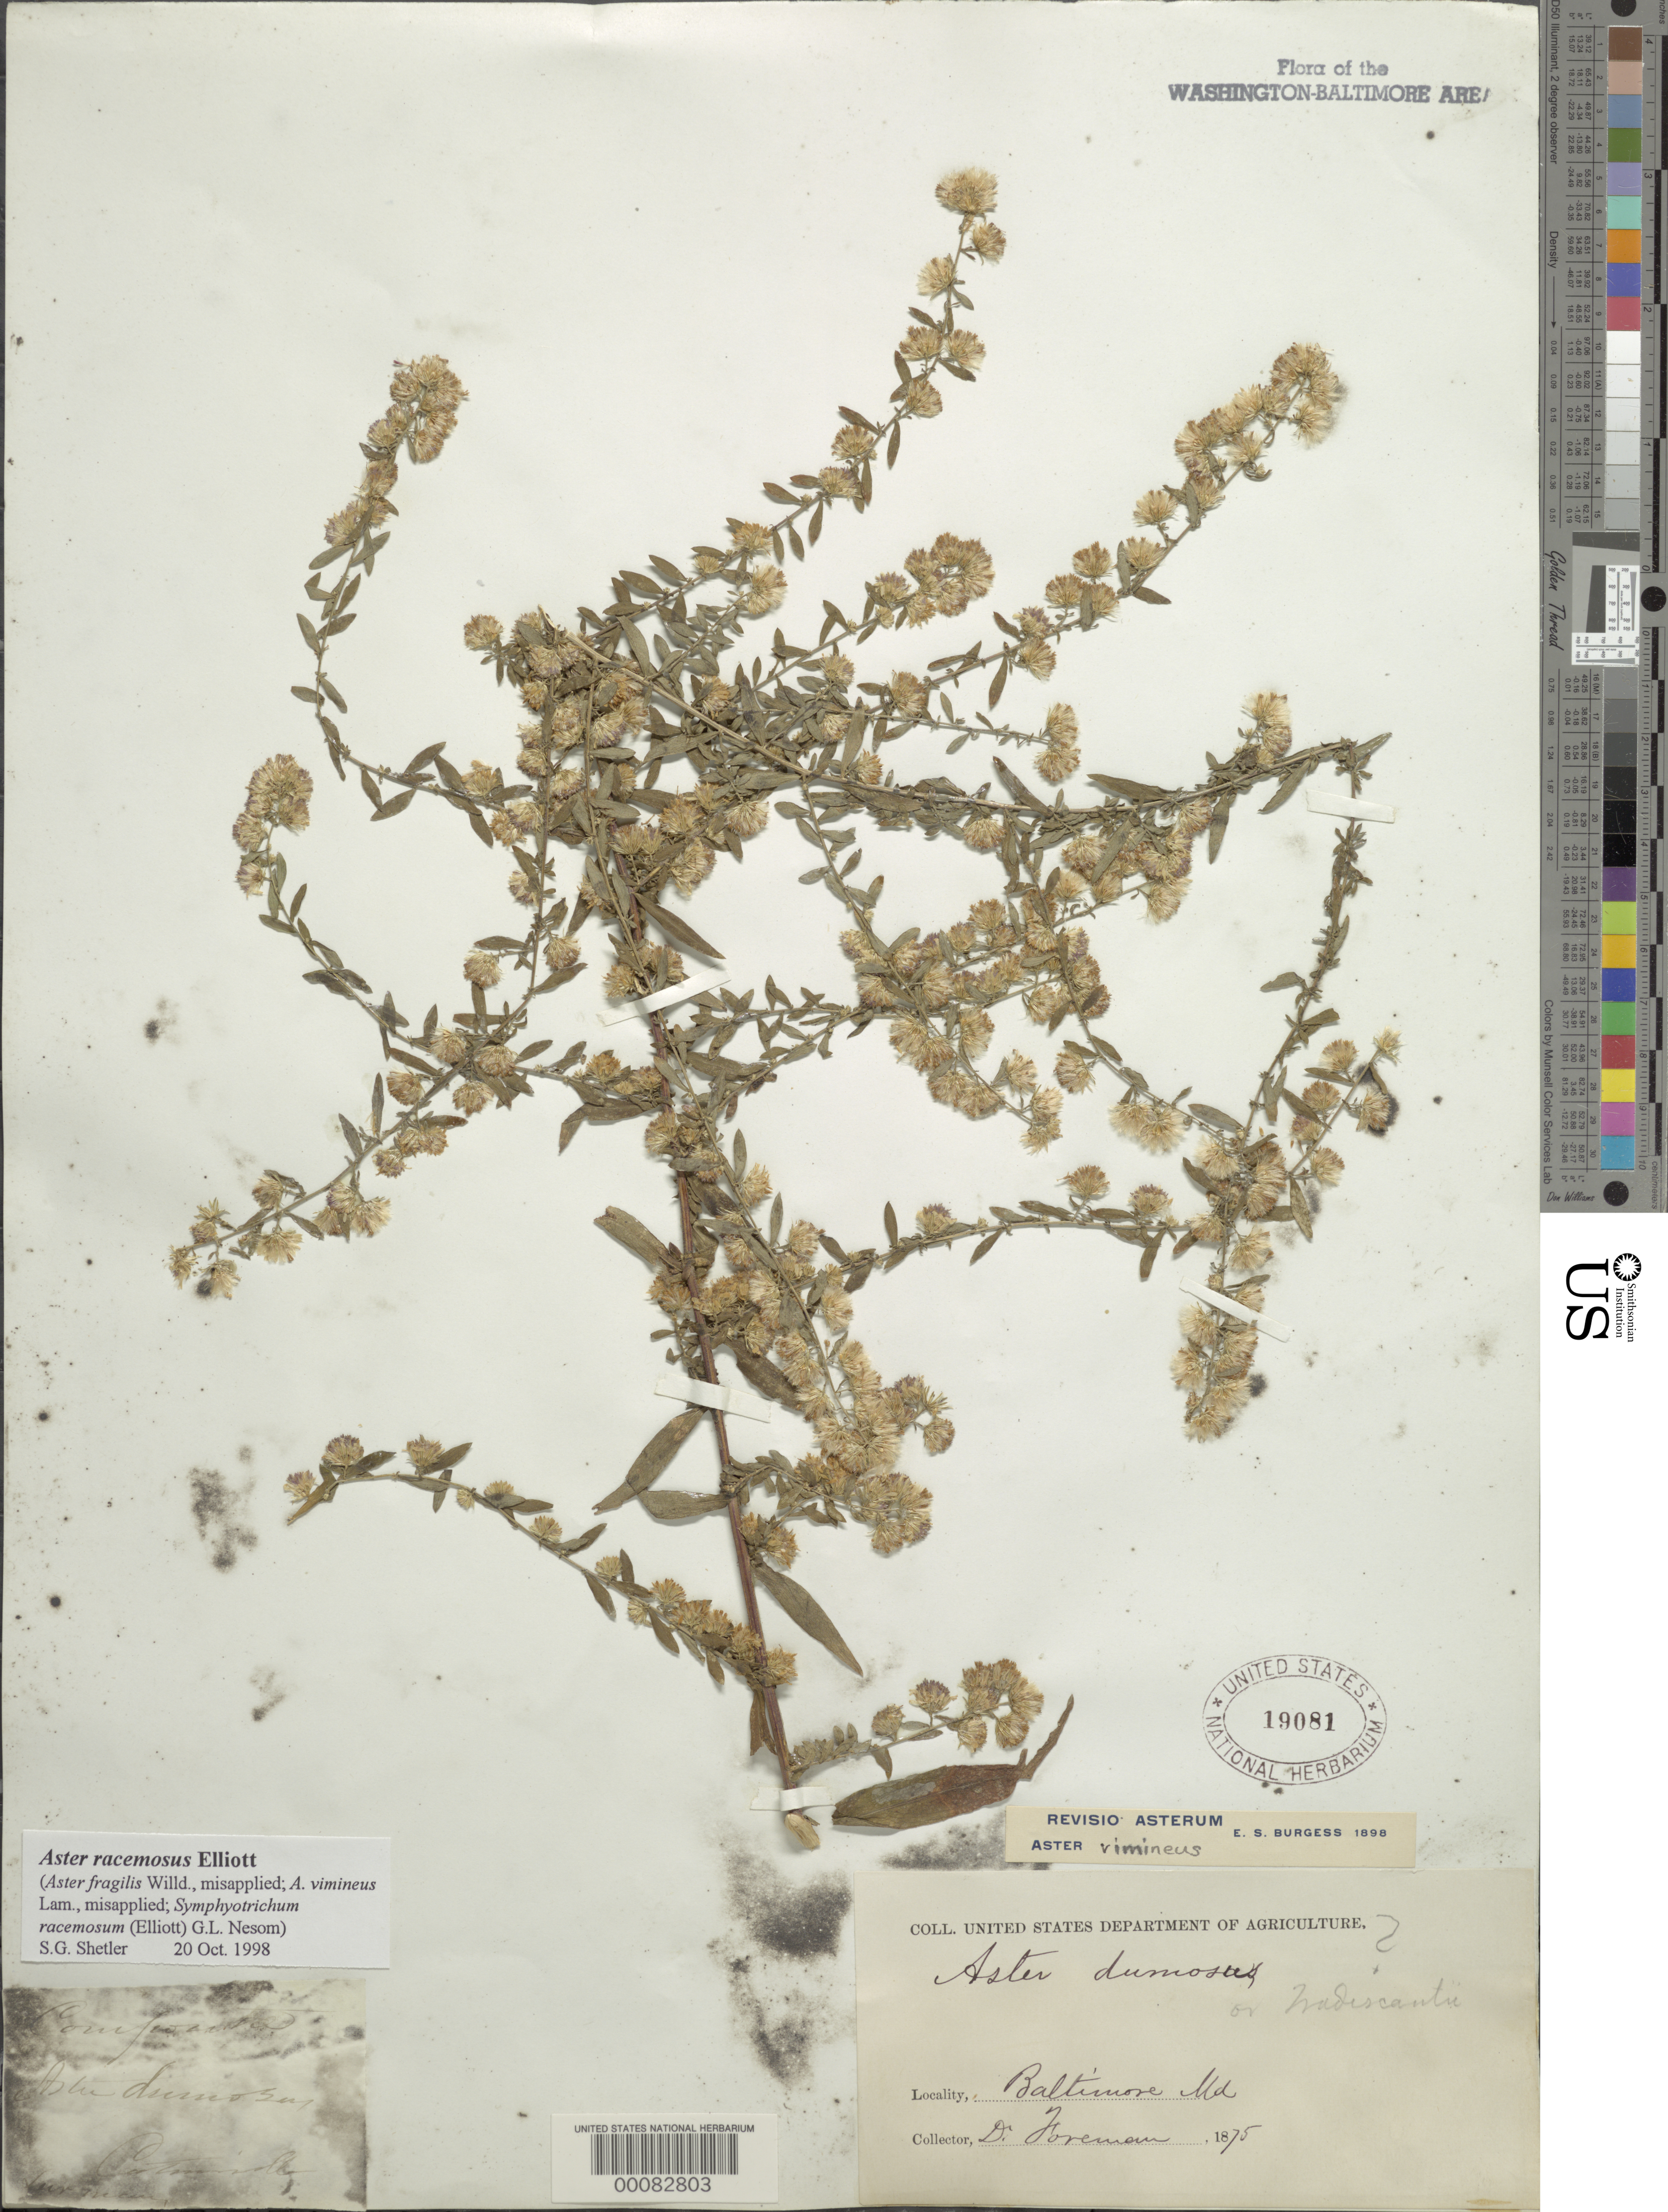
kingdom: Plantae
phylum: Tracheophyta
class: Magnoliopsida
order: Asterales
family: Asteraceae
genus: Symphyotrichum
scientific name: Symphyotrichum racemosum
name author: (Elliott) G.L. Nesom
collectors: D. Foreman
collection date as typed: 1875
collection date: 1875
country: United States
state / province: Maryland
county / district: City of Baltimore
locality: Baltimore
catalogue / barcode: US 19081